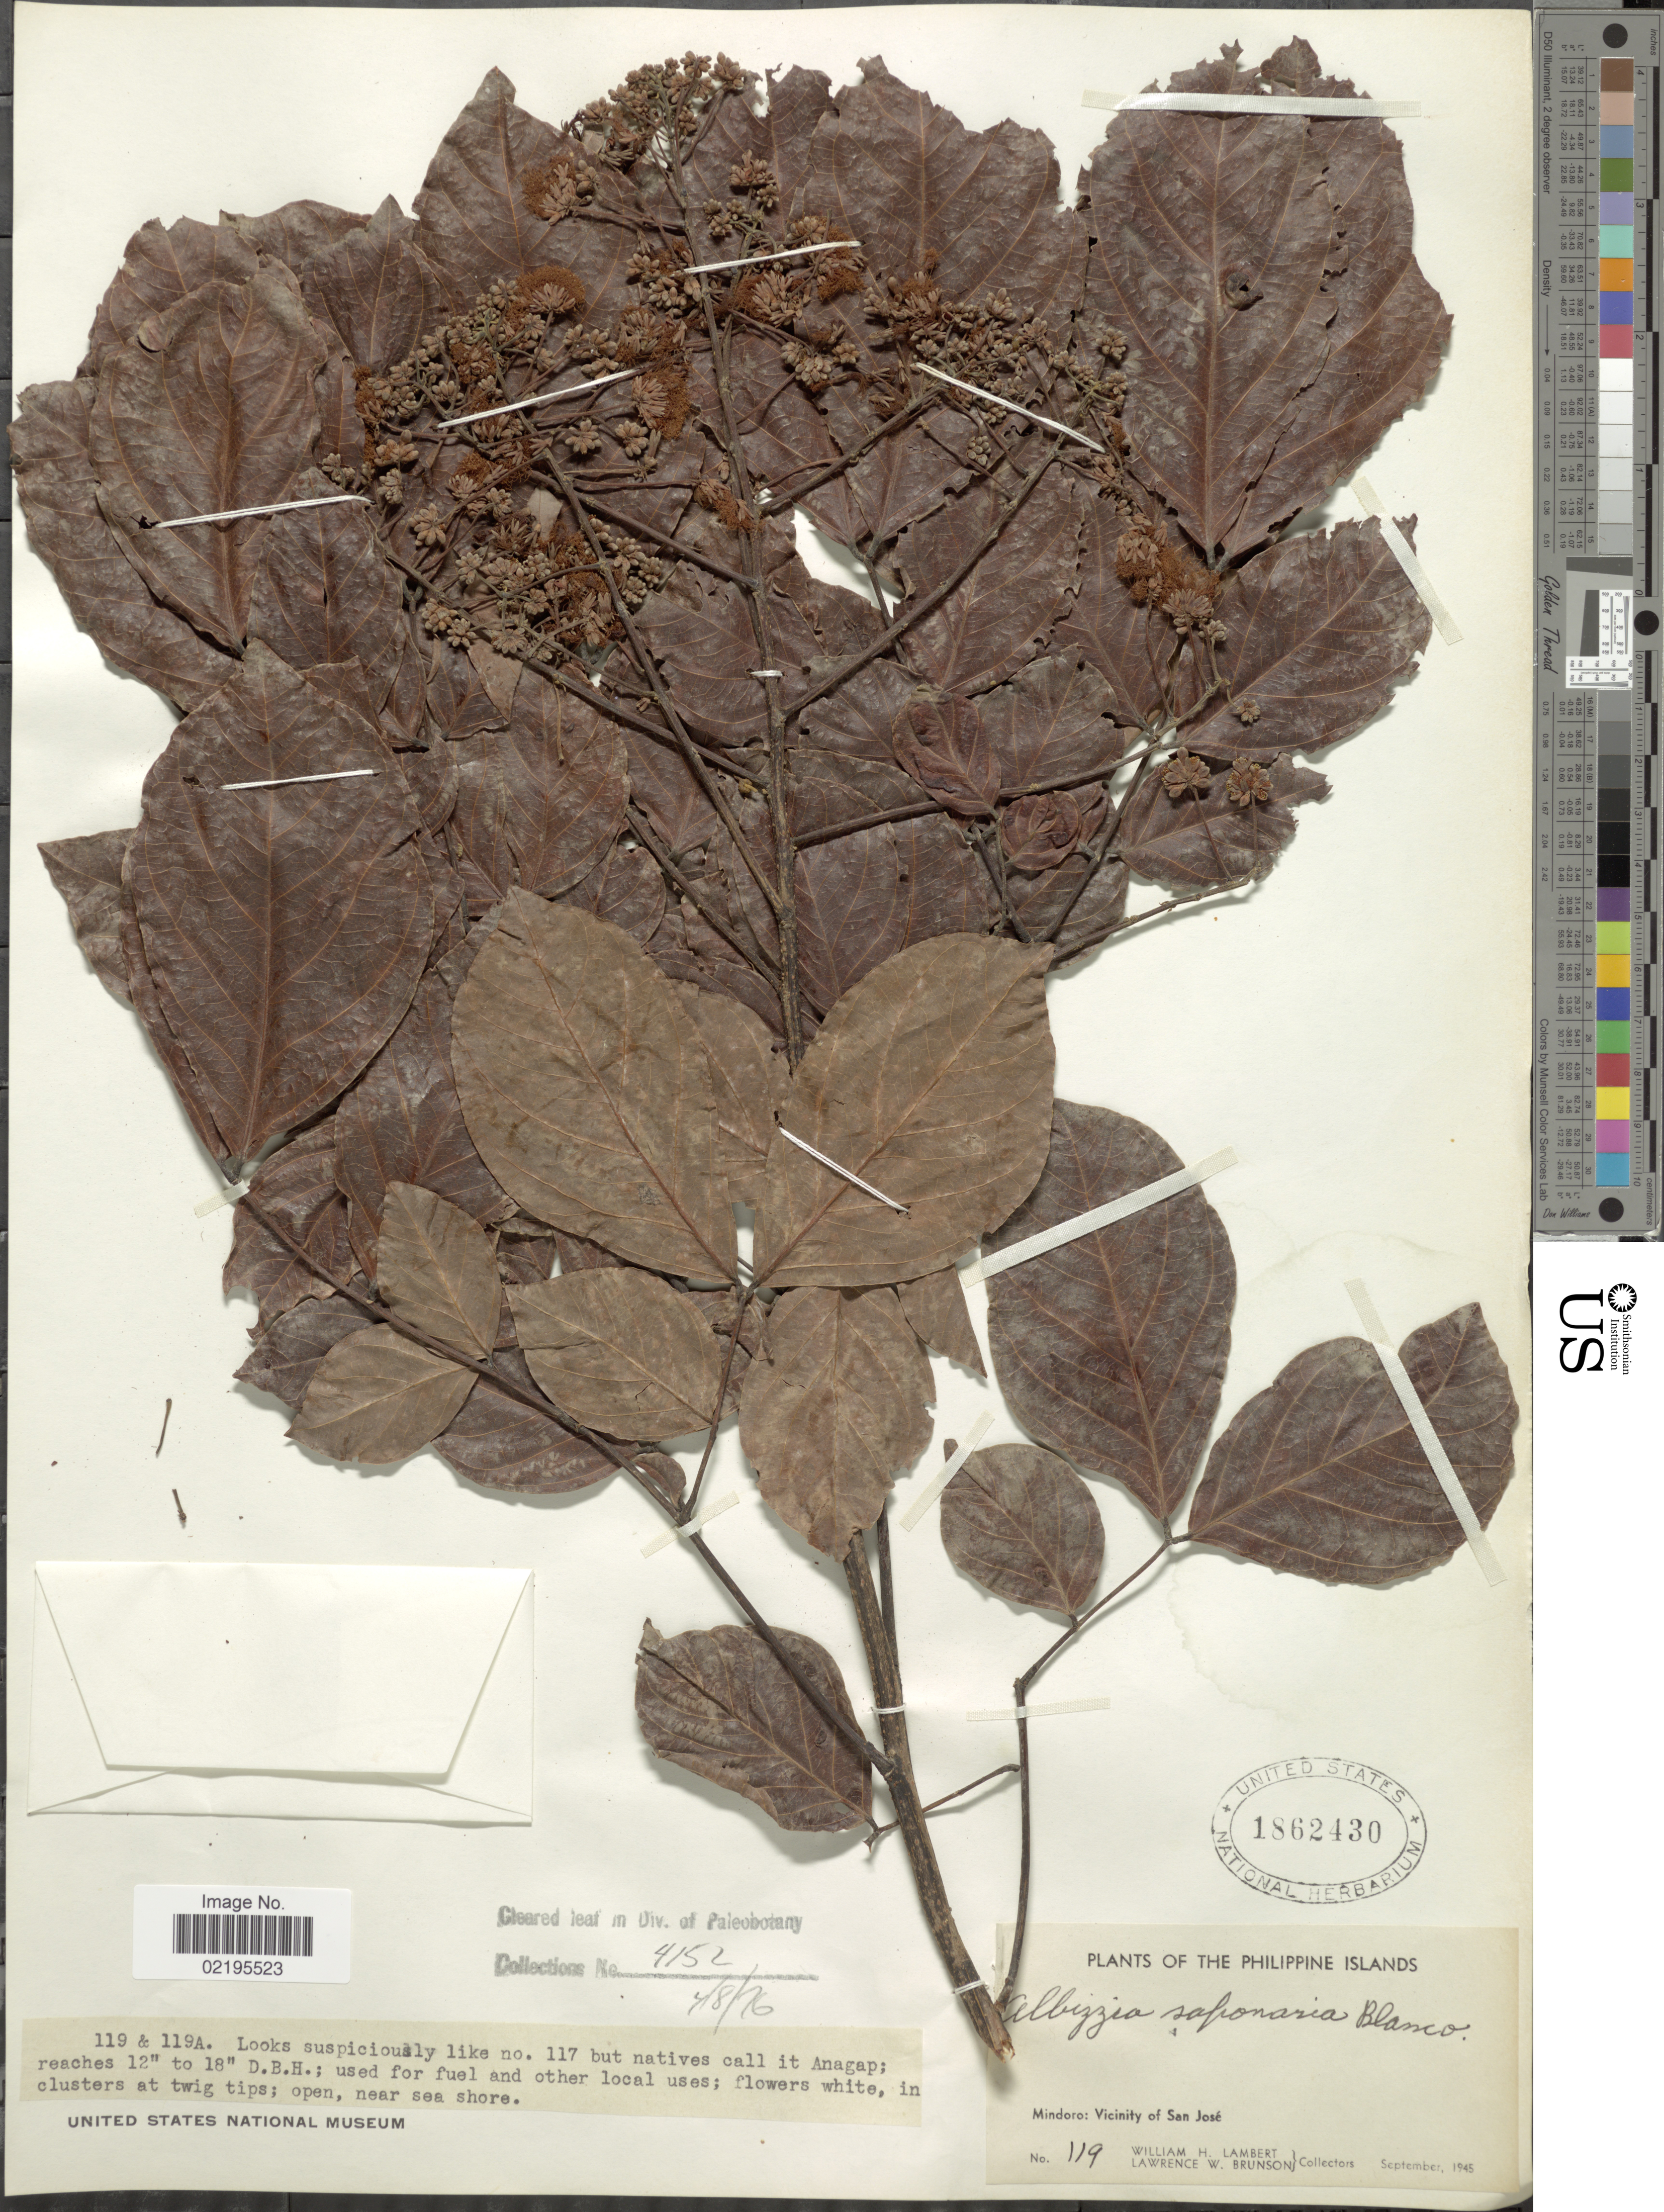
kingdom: Plantae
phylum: Tracheophyta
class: Magnoliopsida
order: Fabales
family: Fabaceae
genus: Albizia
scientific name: Albizia saponaria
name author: (Lour.) Blume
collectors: W. Lambert & L. Brunson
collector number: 119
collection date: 1945-09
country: Philippines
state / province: Mimaropa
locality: Mindoro: Vicinity of San Jose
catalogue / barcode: US 1862430